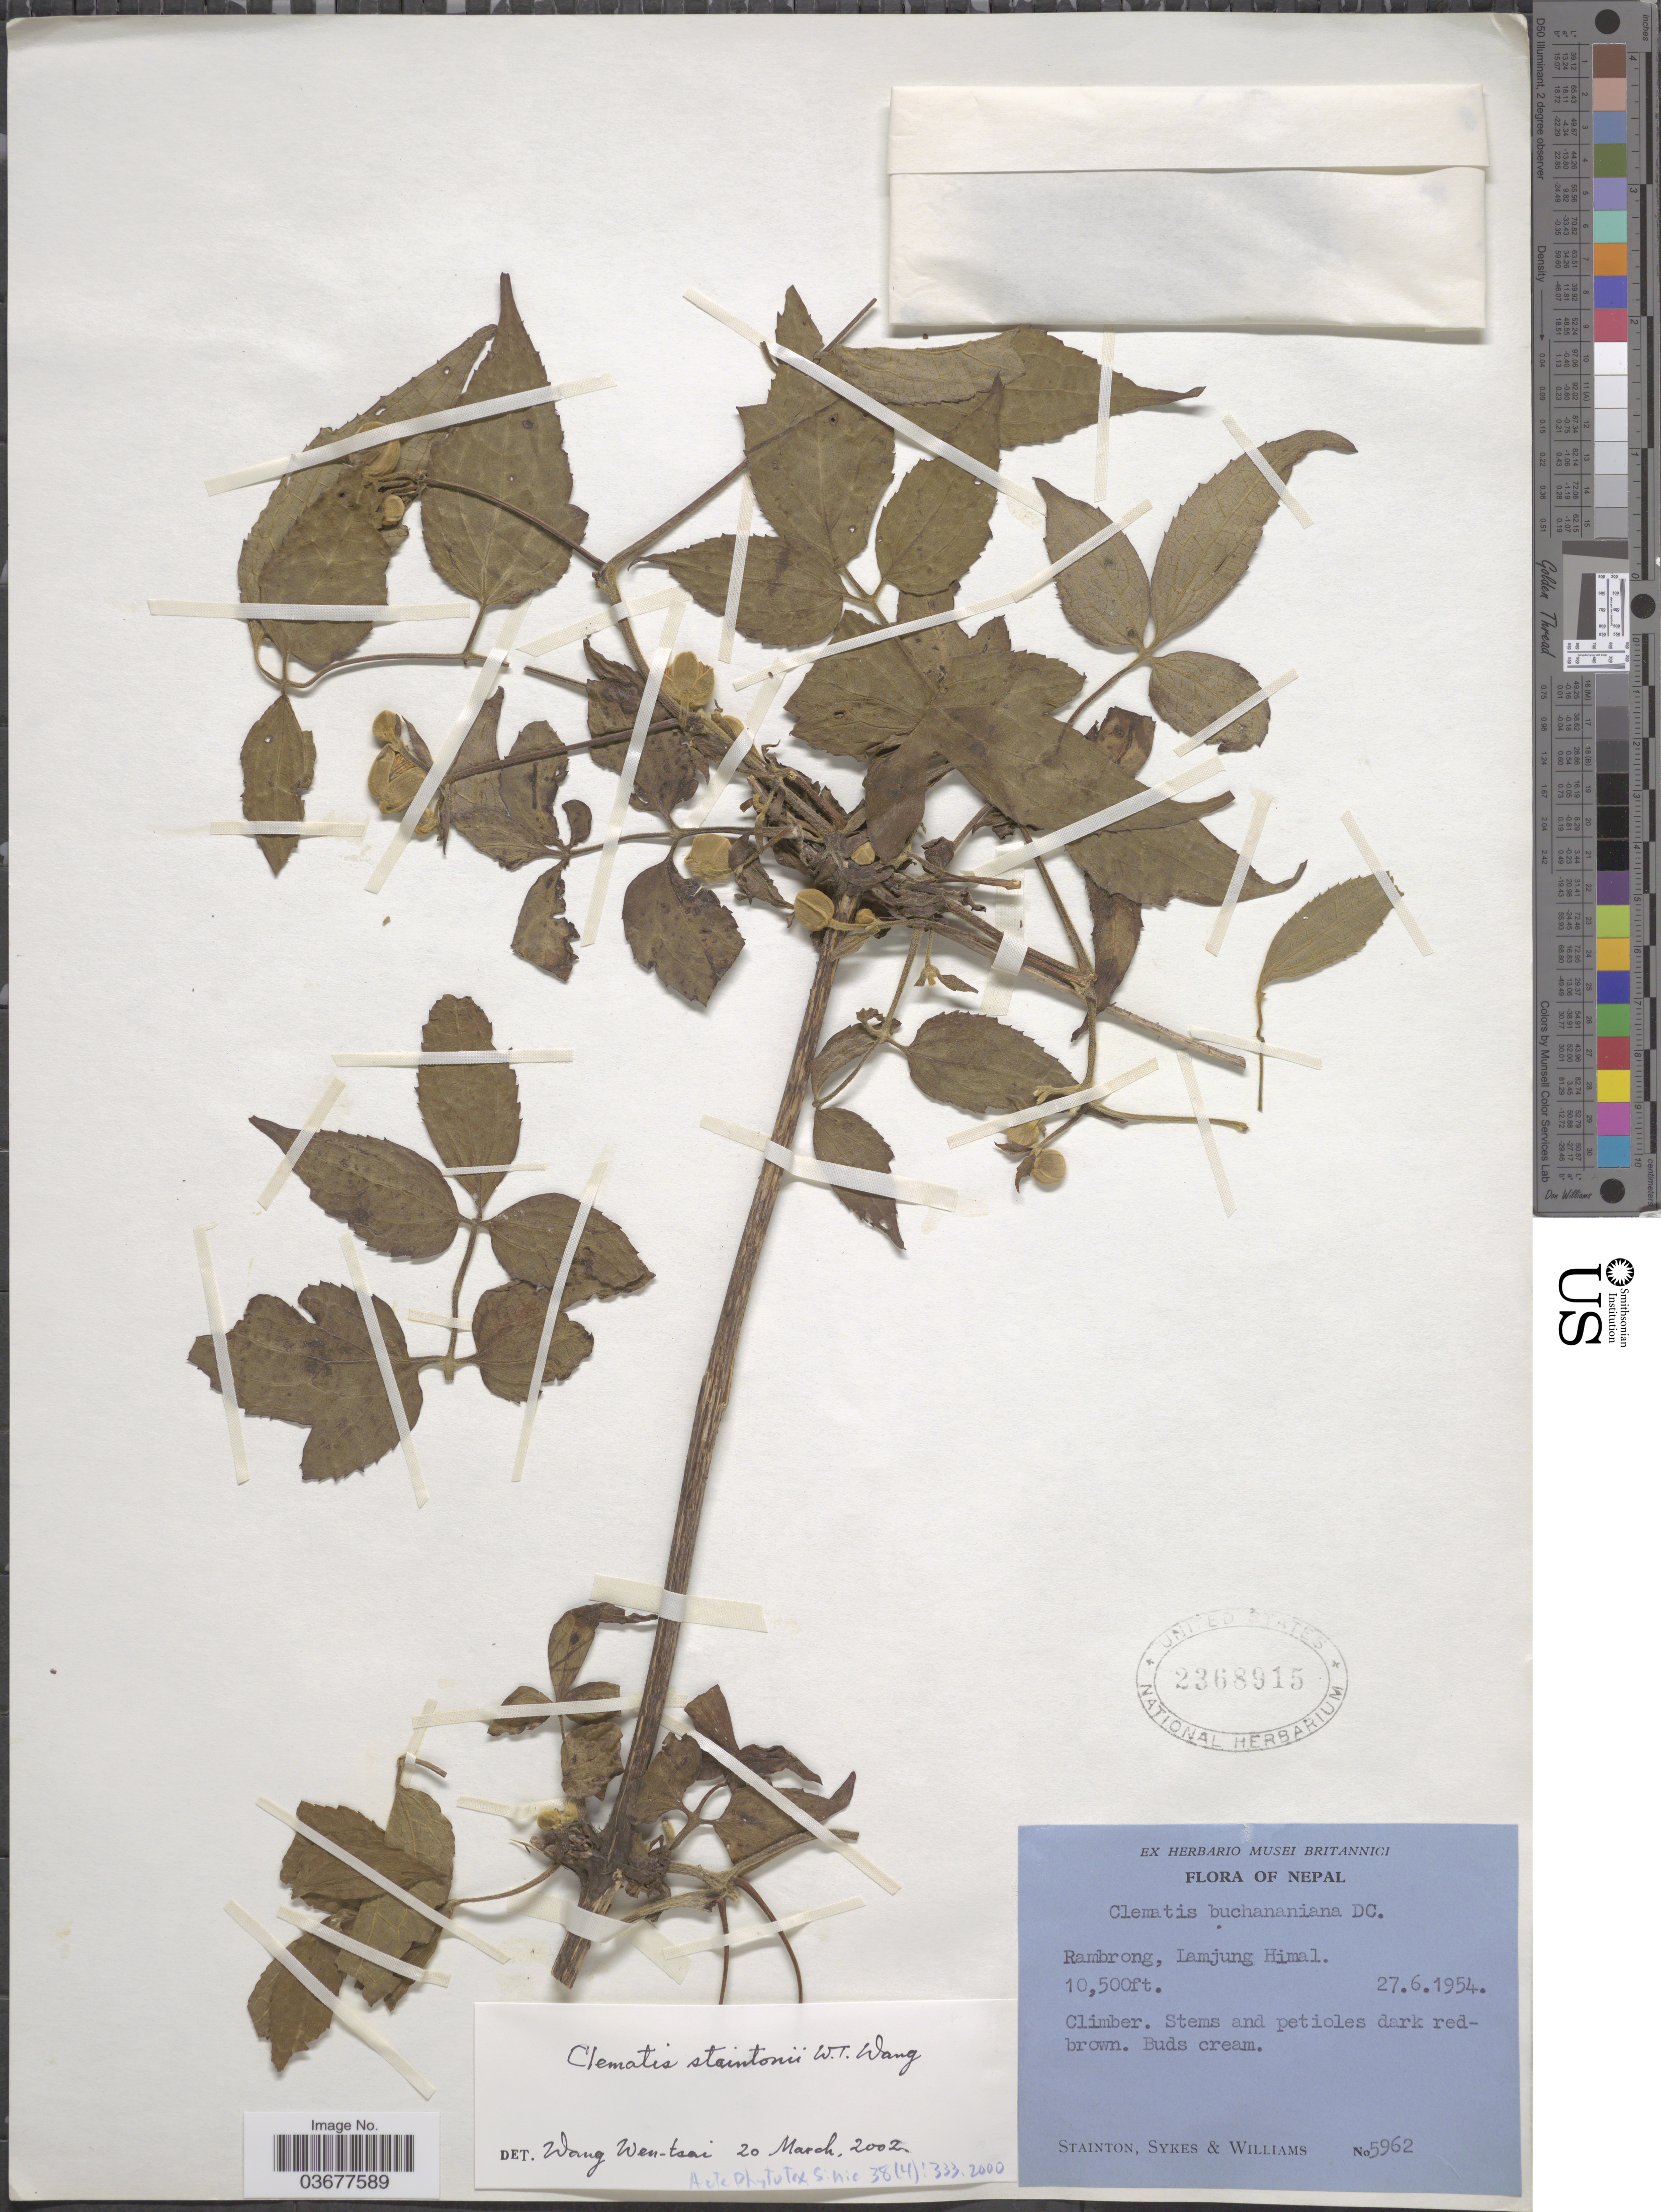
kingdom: Plantae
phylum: Tracheophyta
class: Magnoliopsida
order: Ranunculales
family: Ranunculaceae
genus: Clematis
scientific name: Clematis staintonii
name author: W.T. Wang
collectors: E. M. Stanton, Sykes, -- & -- Williams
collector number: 5962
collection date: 1954-06-27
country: Nepal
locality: Rambrong, Lamjung Himal.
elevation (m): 3200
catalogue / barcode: US 2368915